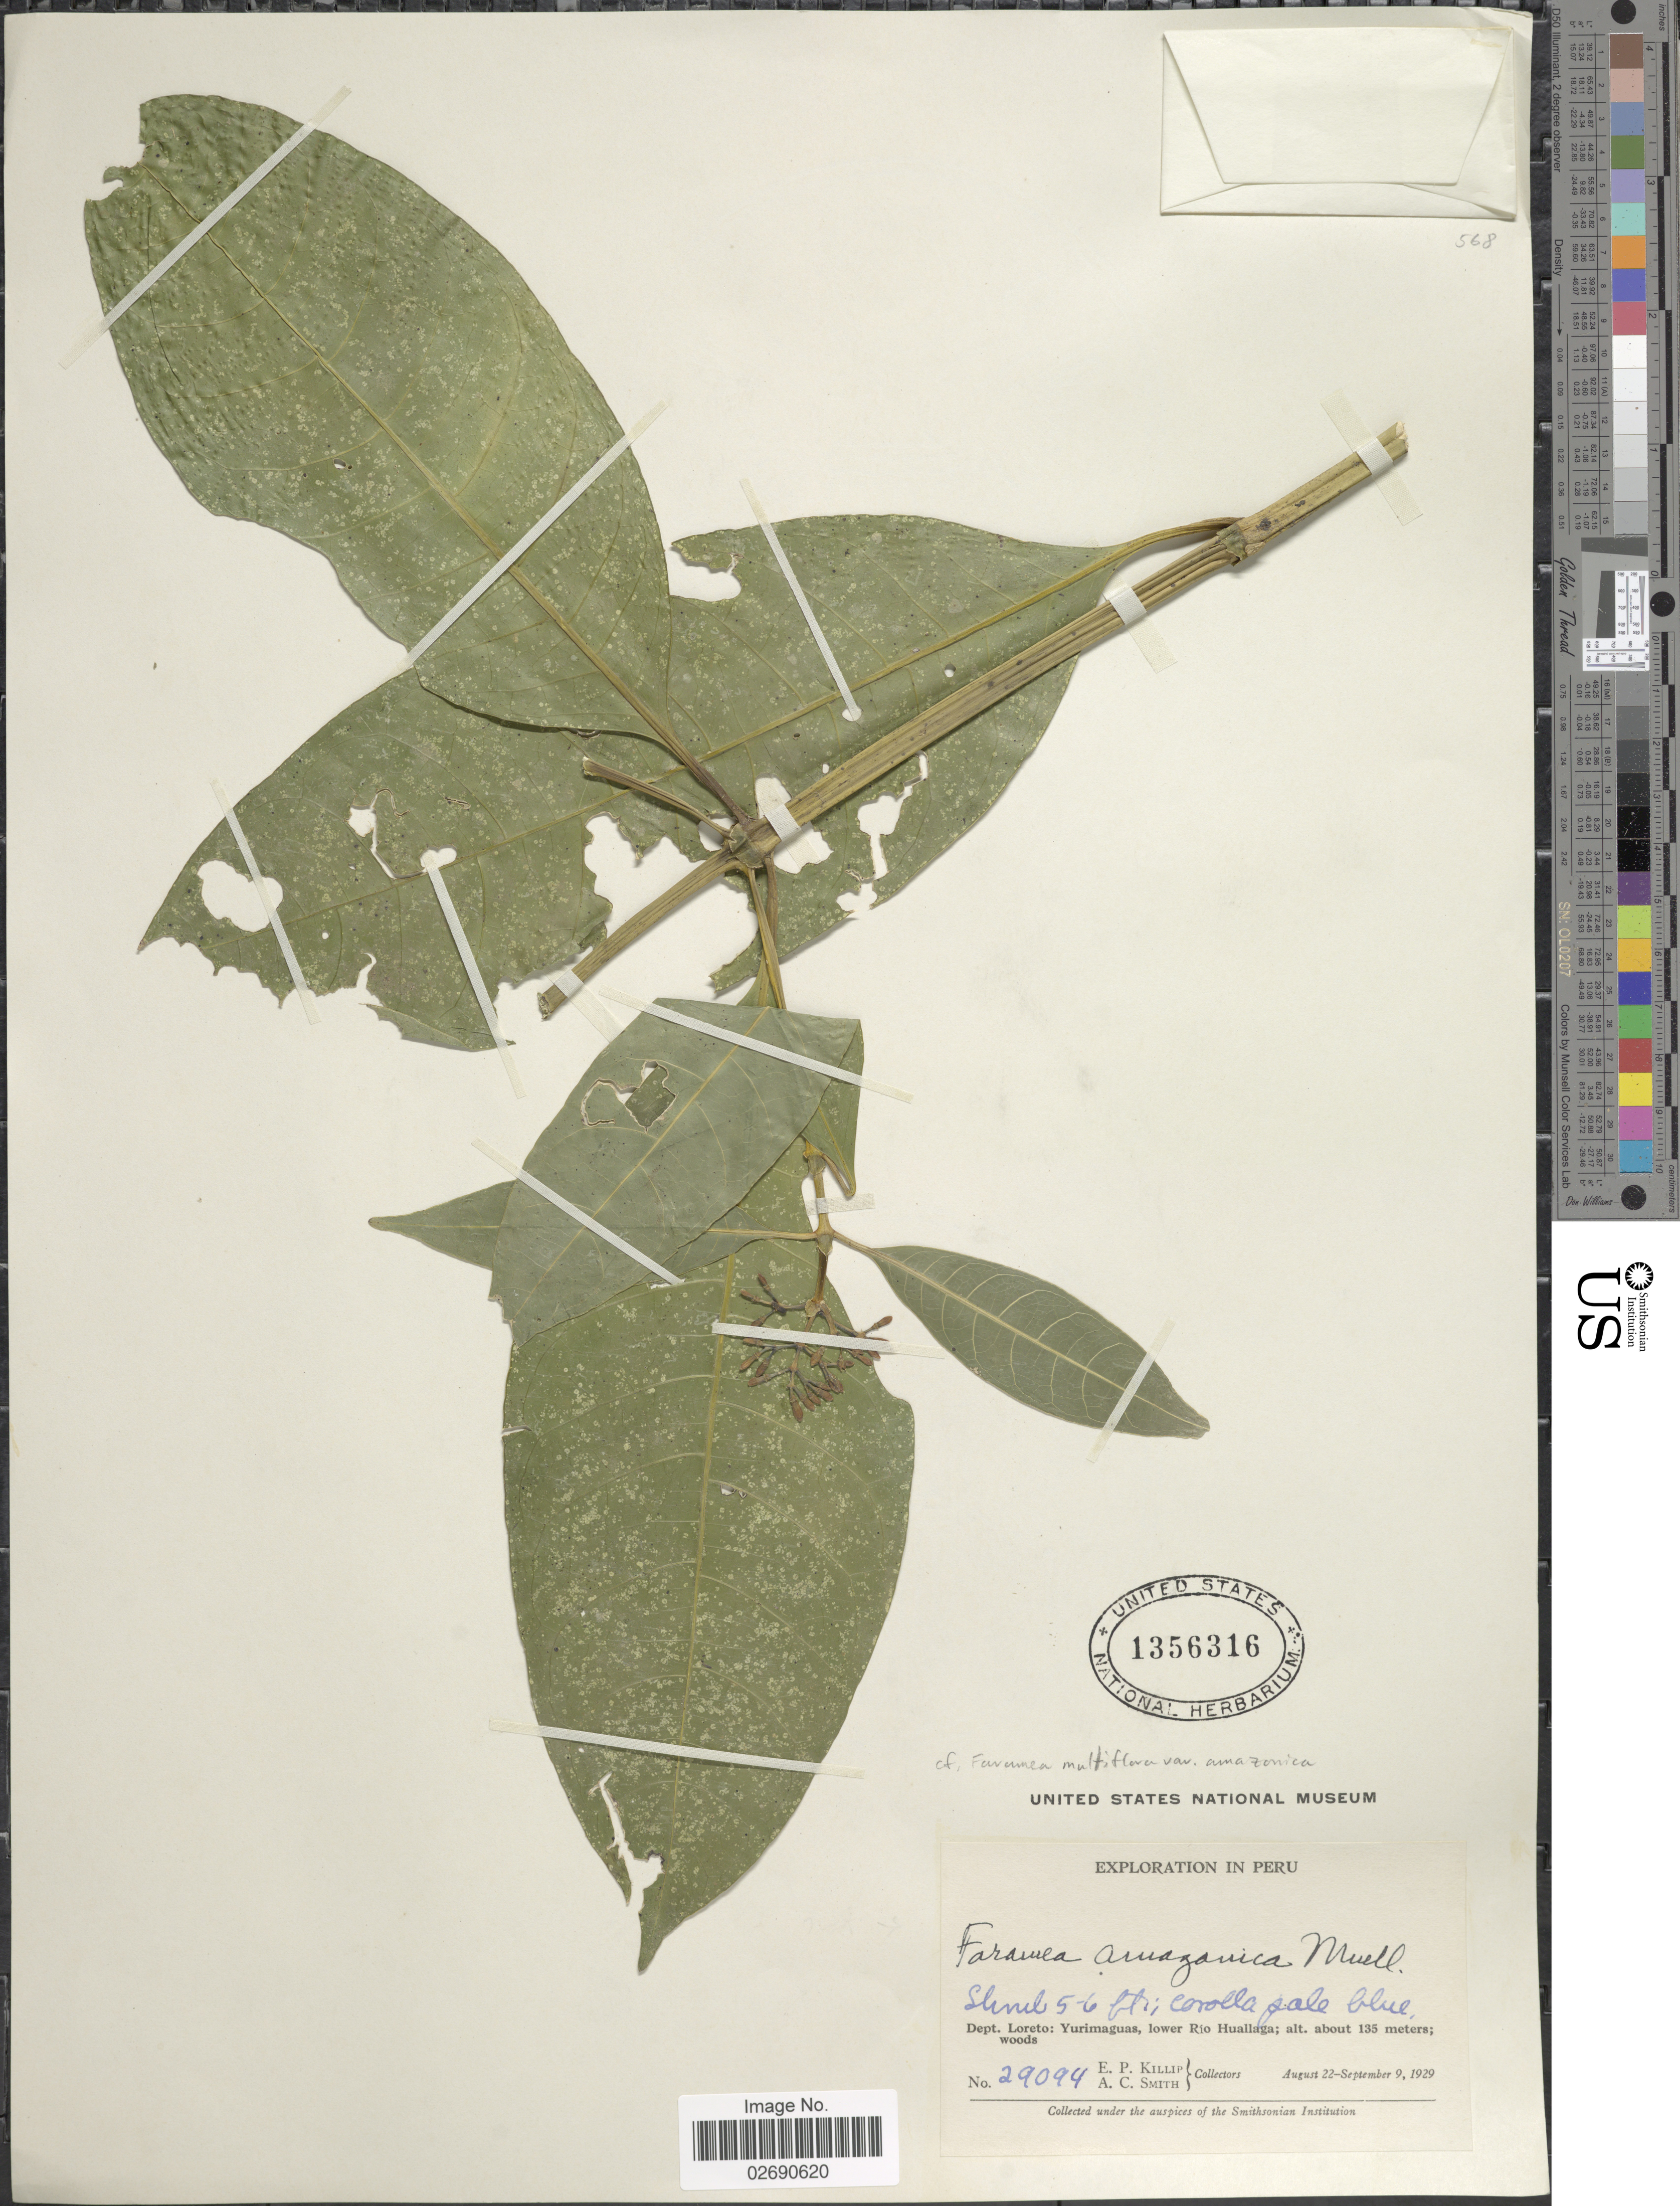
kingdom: Plantae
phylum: Tracheophyta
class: Magnoliopsida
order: Gentianales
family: Rubiaceae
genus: Faramea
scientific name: Faramea multiflora var. amazonica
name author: (Müll. Arg.) Steyerm.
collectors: E. P. Killip & A. C. Smith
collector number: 29094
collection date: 1929-08-22/1929-09-09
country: Peru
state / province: Loreto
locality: Dept. Loreto: Yurimaguas, lower Rio Huallaga; woods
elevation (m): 135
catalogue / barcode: US 1356316